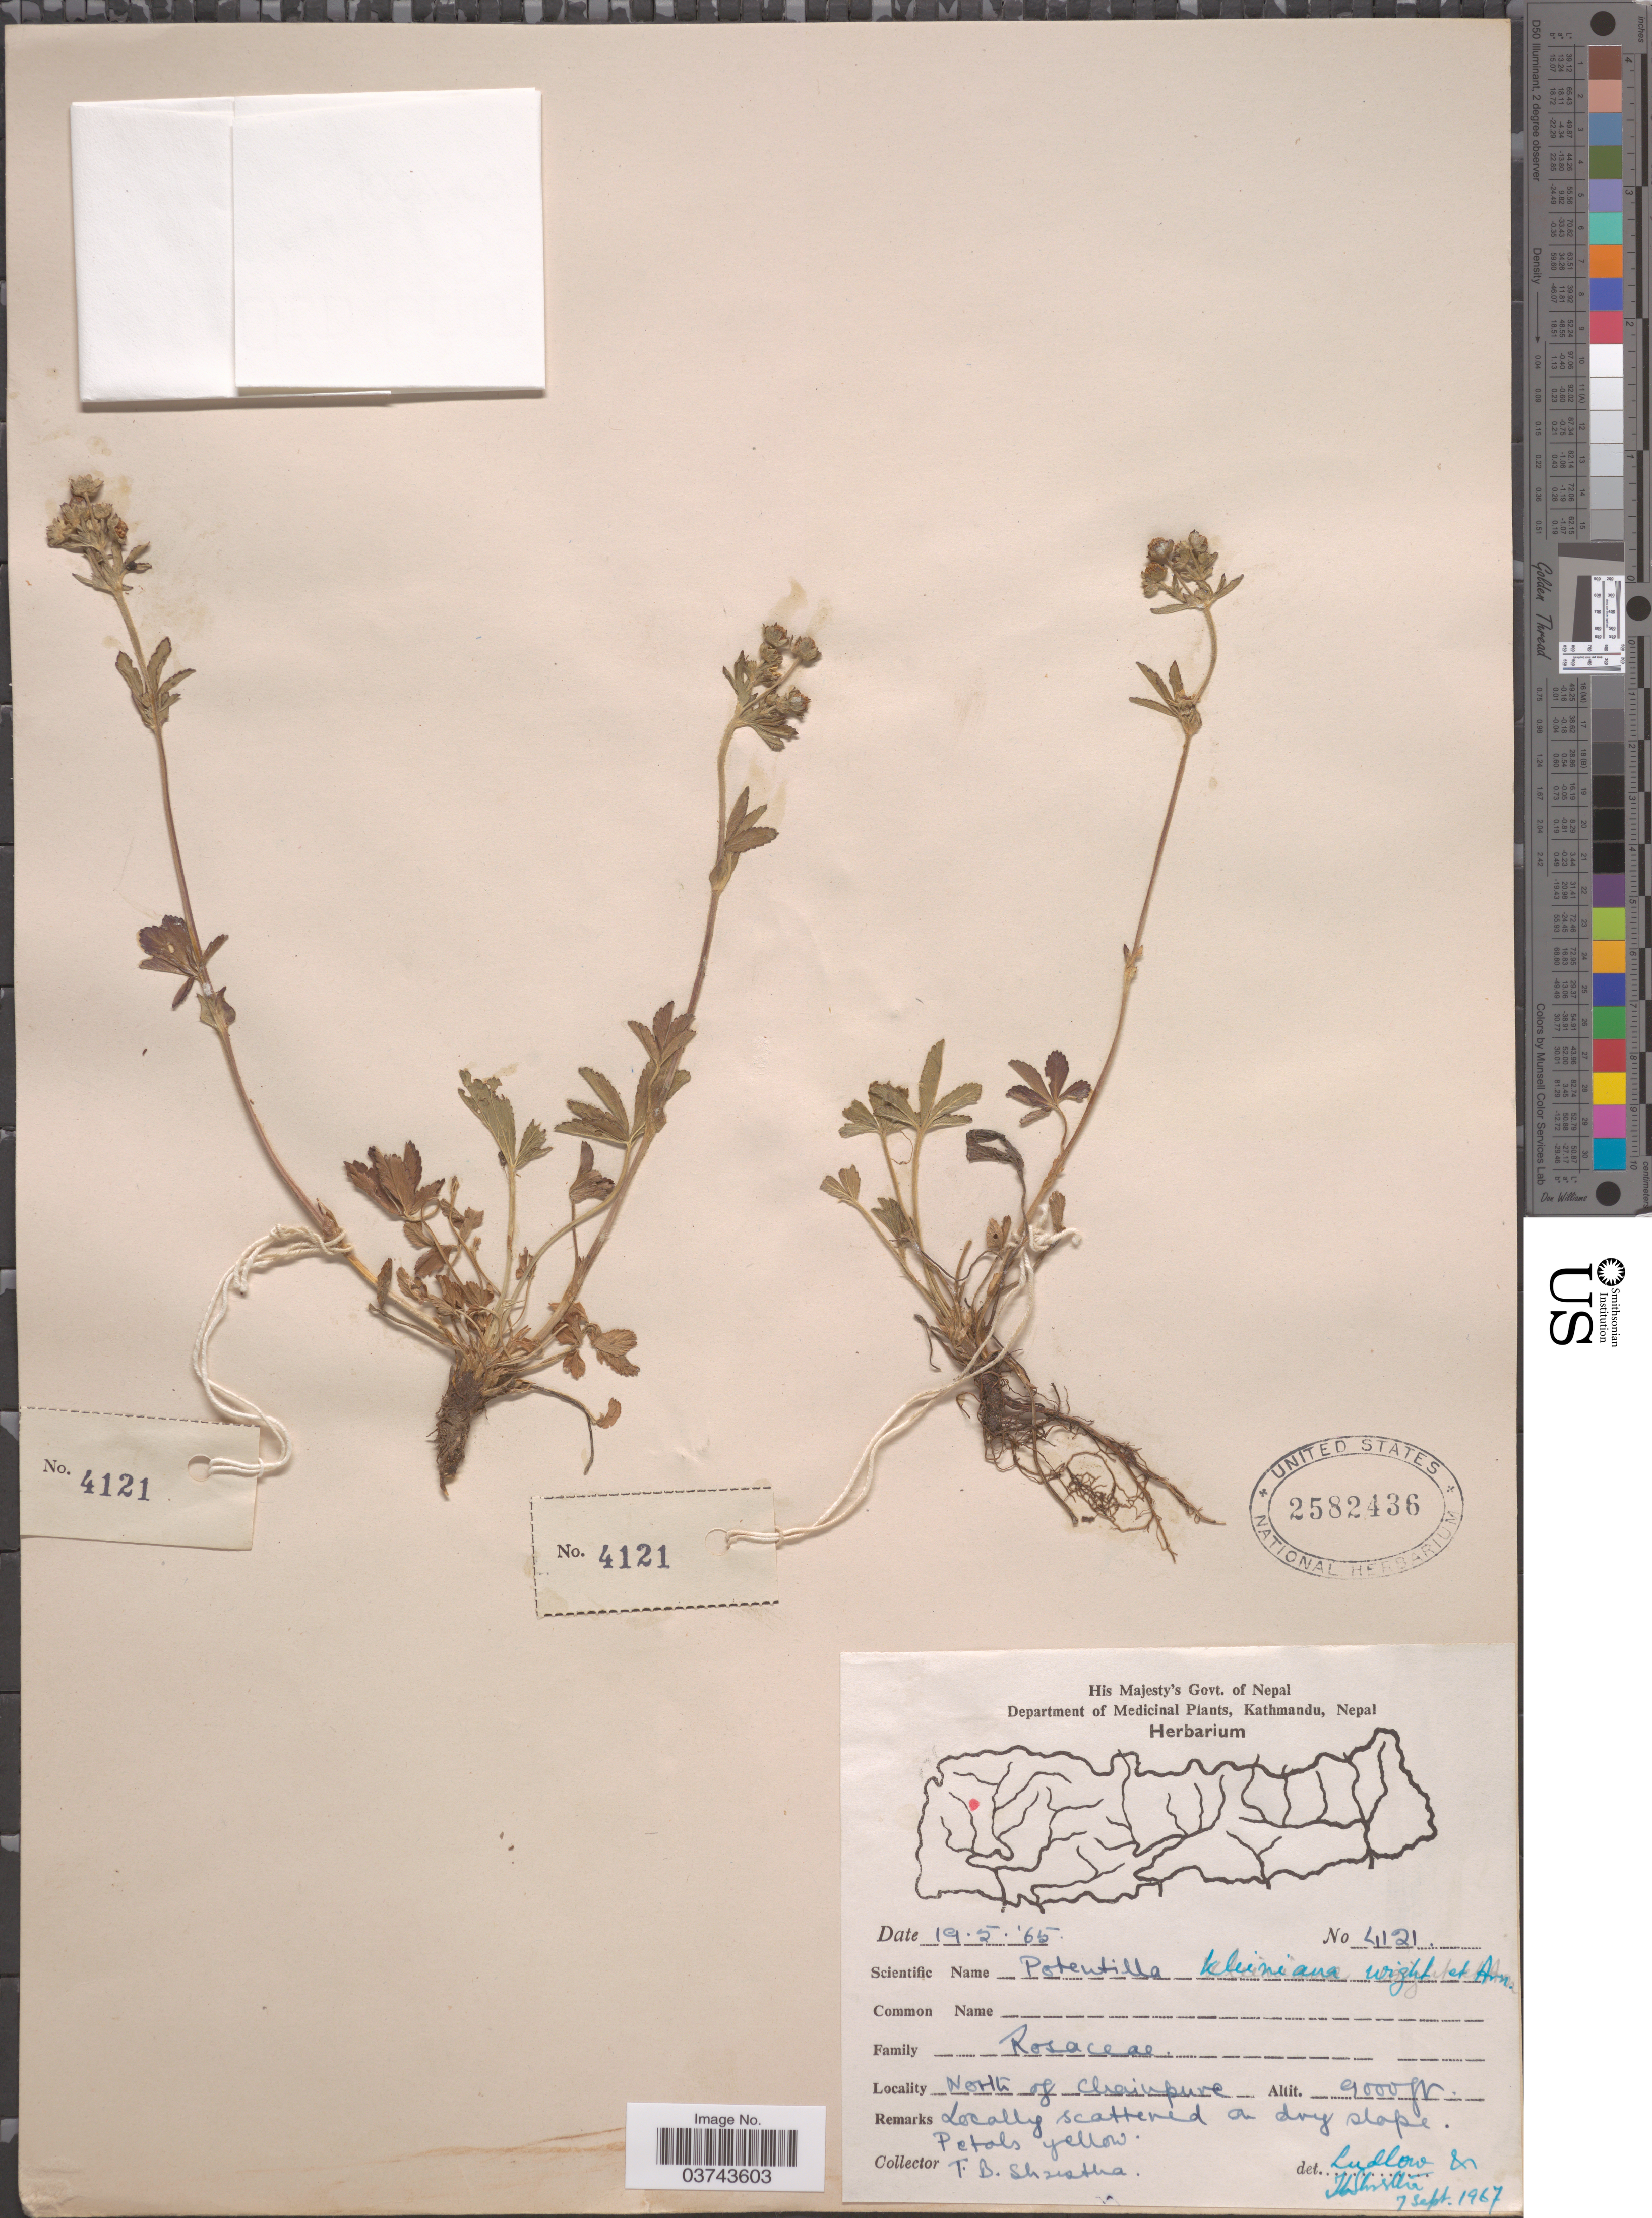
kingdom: Plantae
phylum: Tracheophyta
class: Magnoliopsida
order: Rosales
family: Rosaceae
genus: Potentilla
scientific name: Potentilla kleiniana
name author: Wight & Arn.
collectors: T. B. Shrestha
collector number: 4121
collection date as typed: Transcribed d/m/y: 19/5/65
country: Nepal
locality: North of Chainpure.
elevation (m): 2743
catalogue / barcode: US 2582436